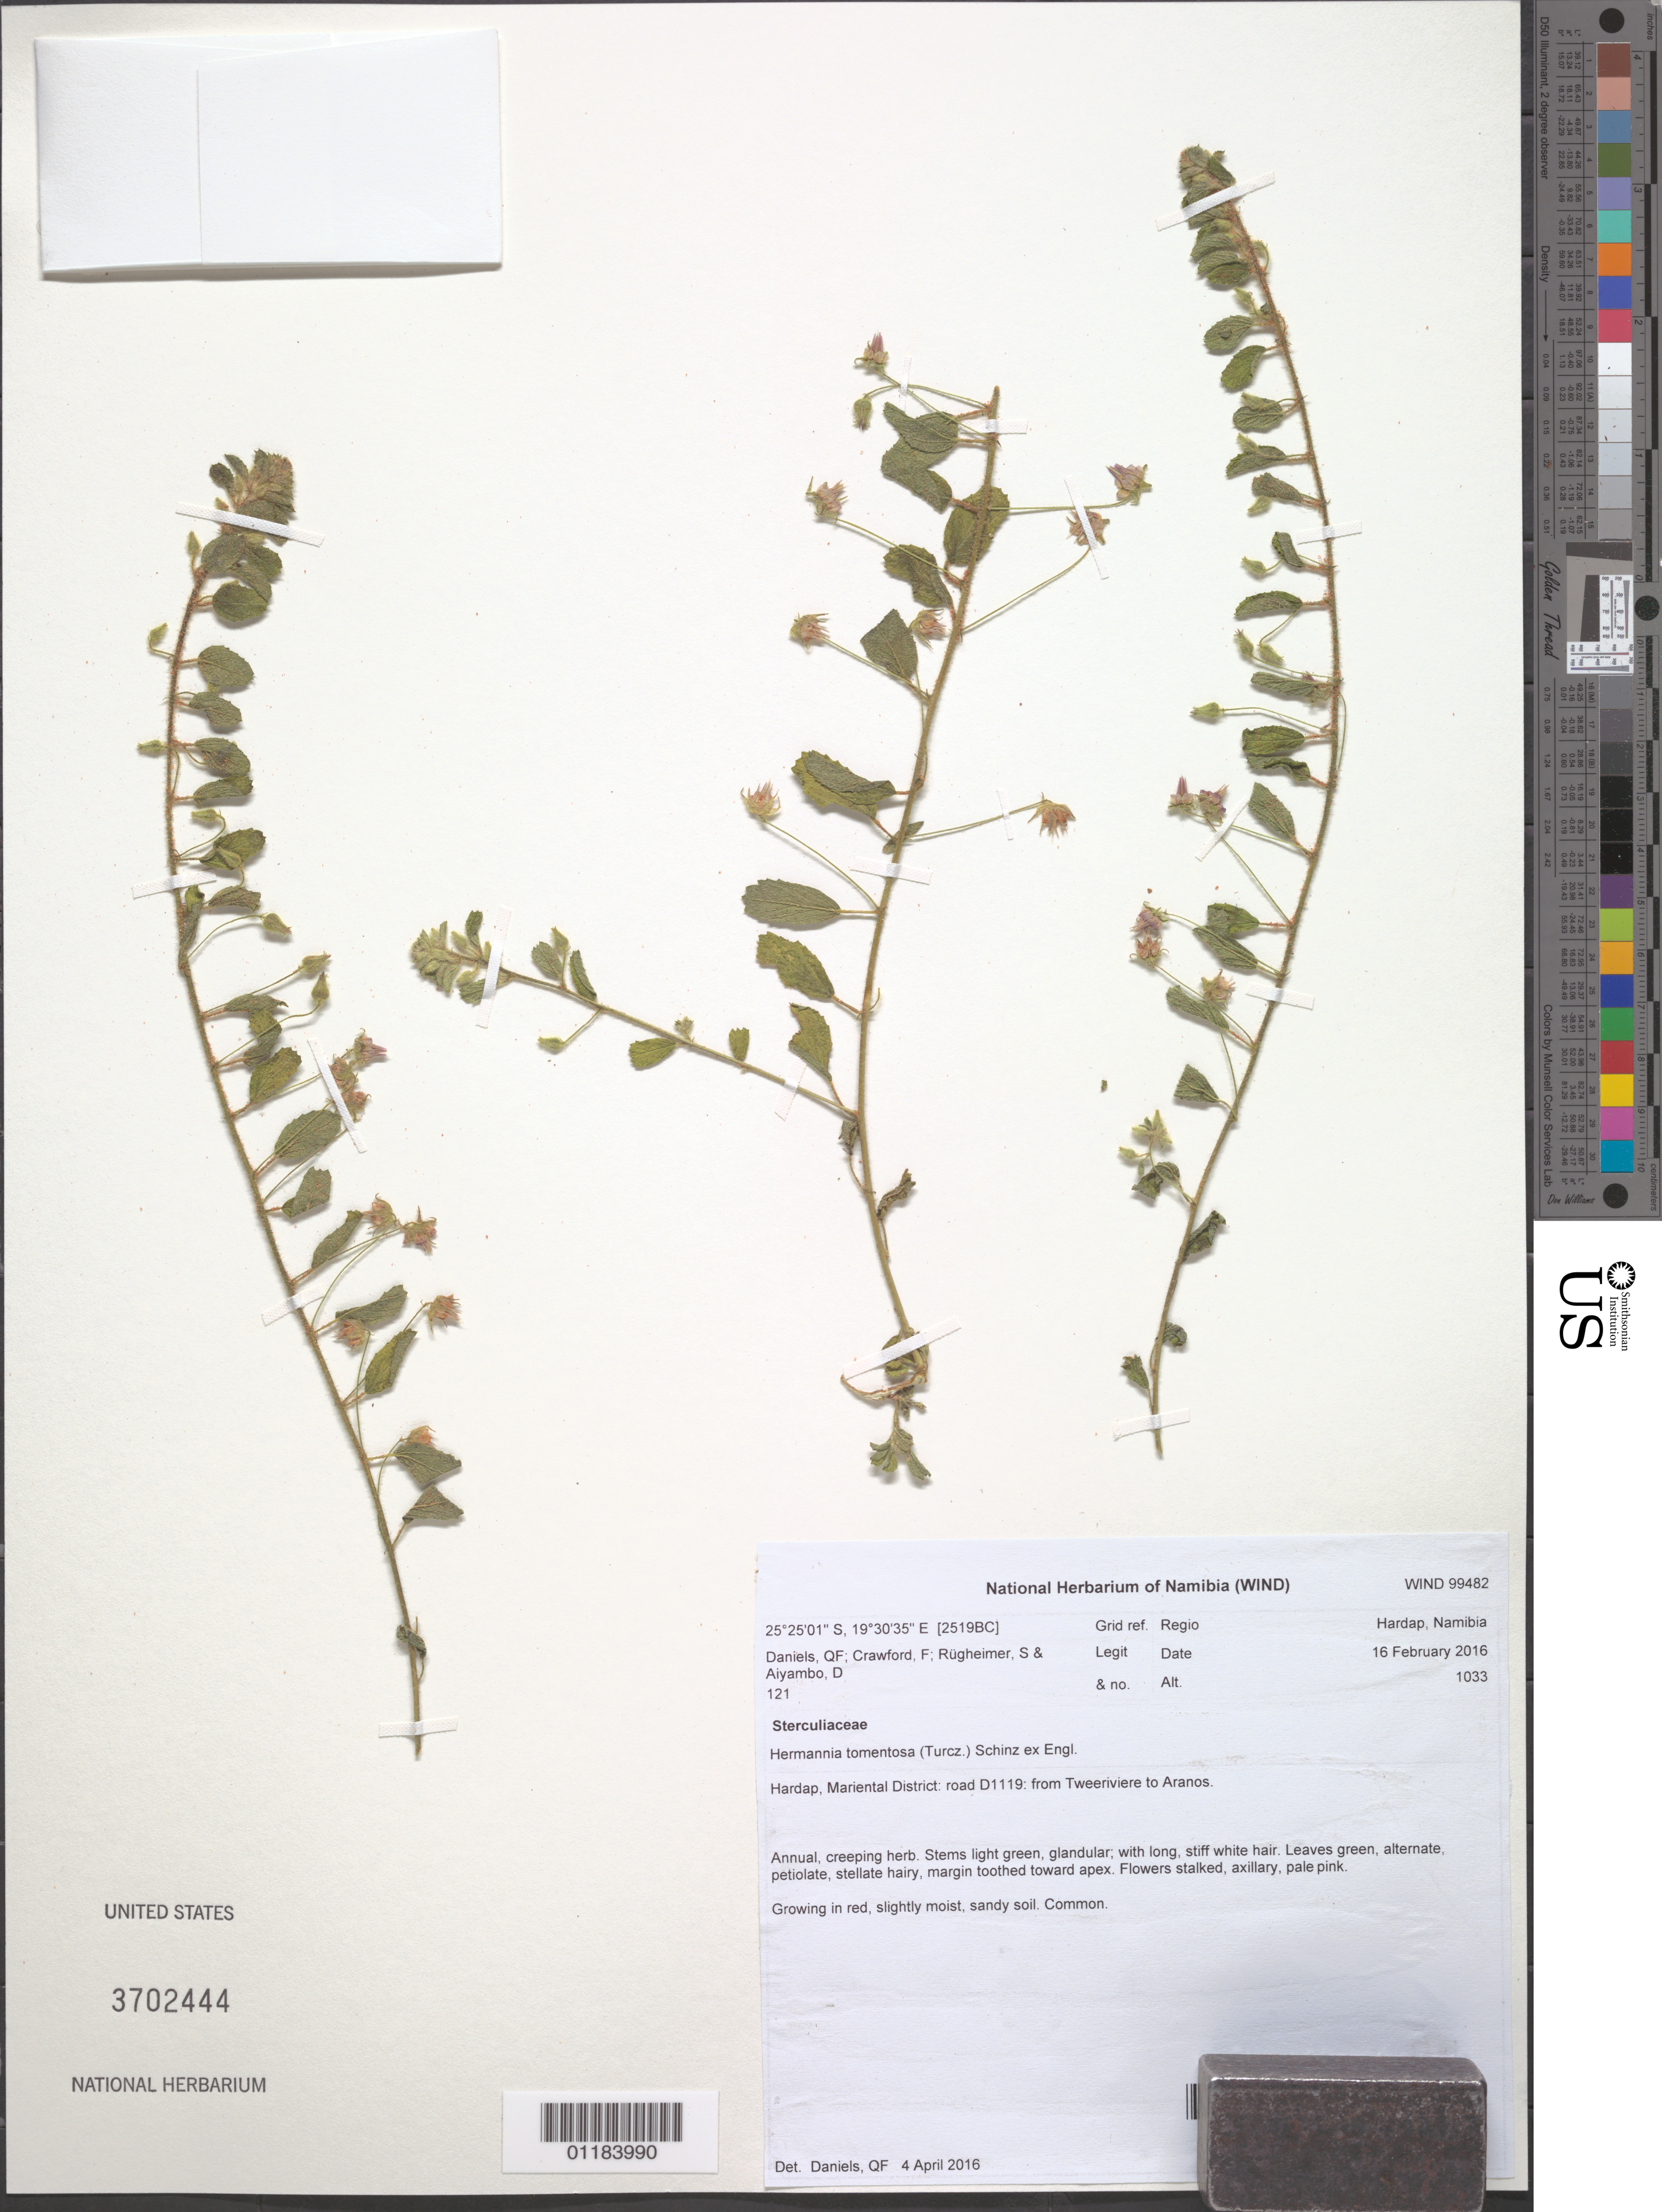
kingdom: Plantae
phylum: Tracheophyta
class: Magnoliopsida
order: Malvales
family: Malvaceae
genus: Hermannia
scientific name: Hermannia tomentosa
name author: Schinz ex Engl.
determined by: Daniëls, Q. F.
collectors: F. Crawford, S. Rugheimer & D. Aiyambo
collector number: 121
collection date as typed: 16 February 2016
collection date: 2016-02-16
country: Namibia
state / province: Hardap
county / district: Mariental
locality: road D1119: from Tweeriviere to Aranos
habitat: red, slightly moist, sandy soil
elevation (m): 1033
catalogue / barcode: US 3702444